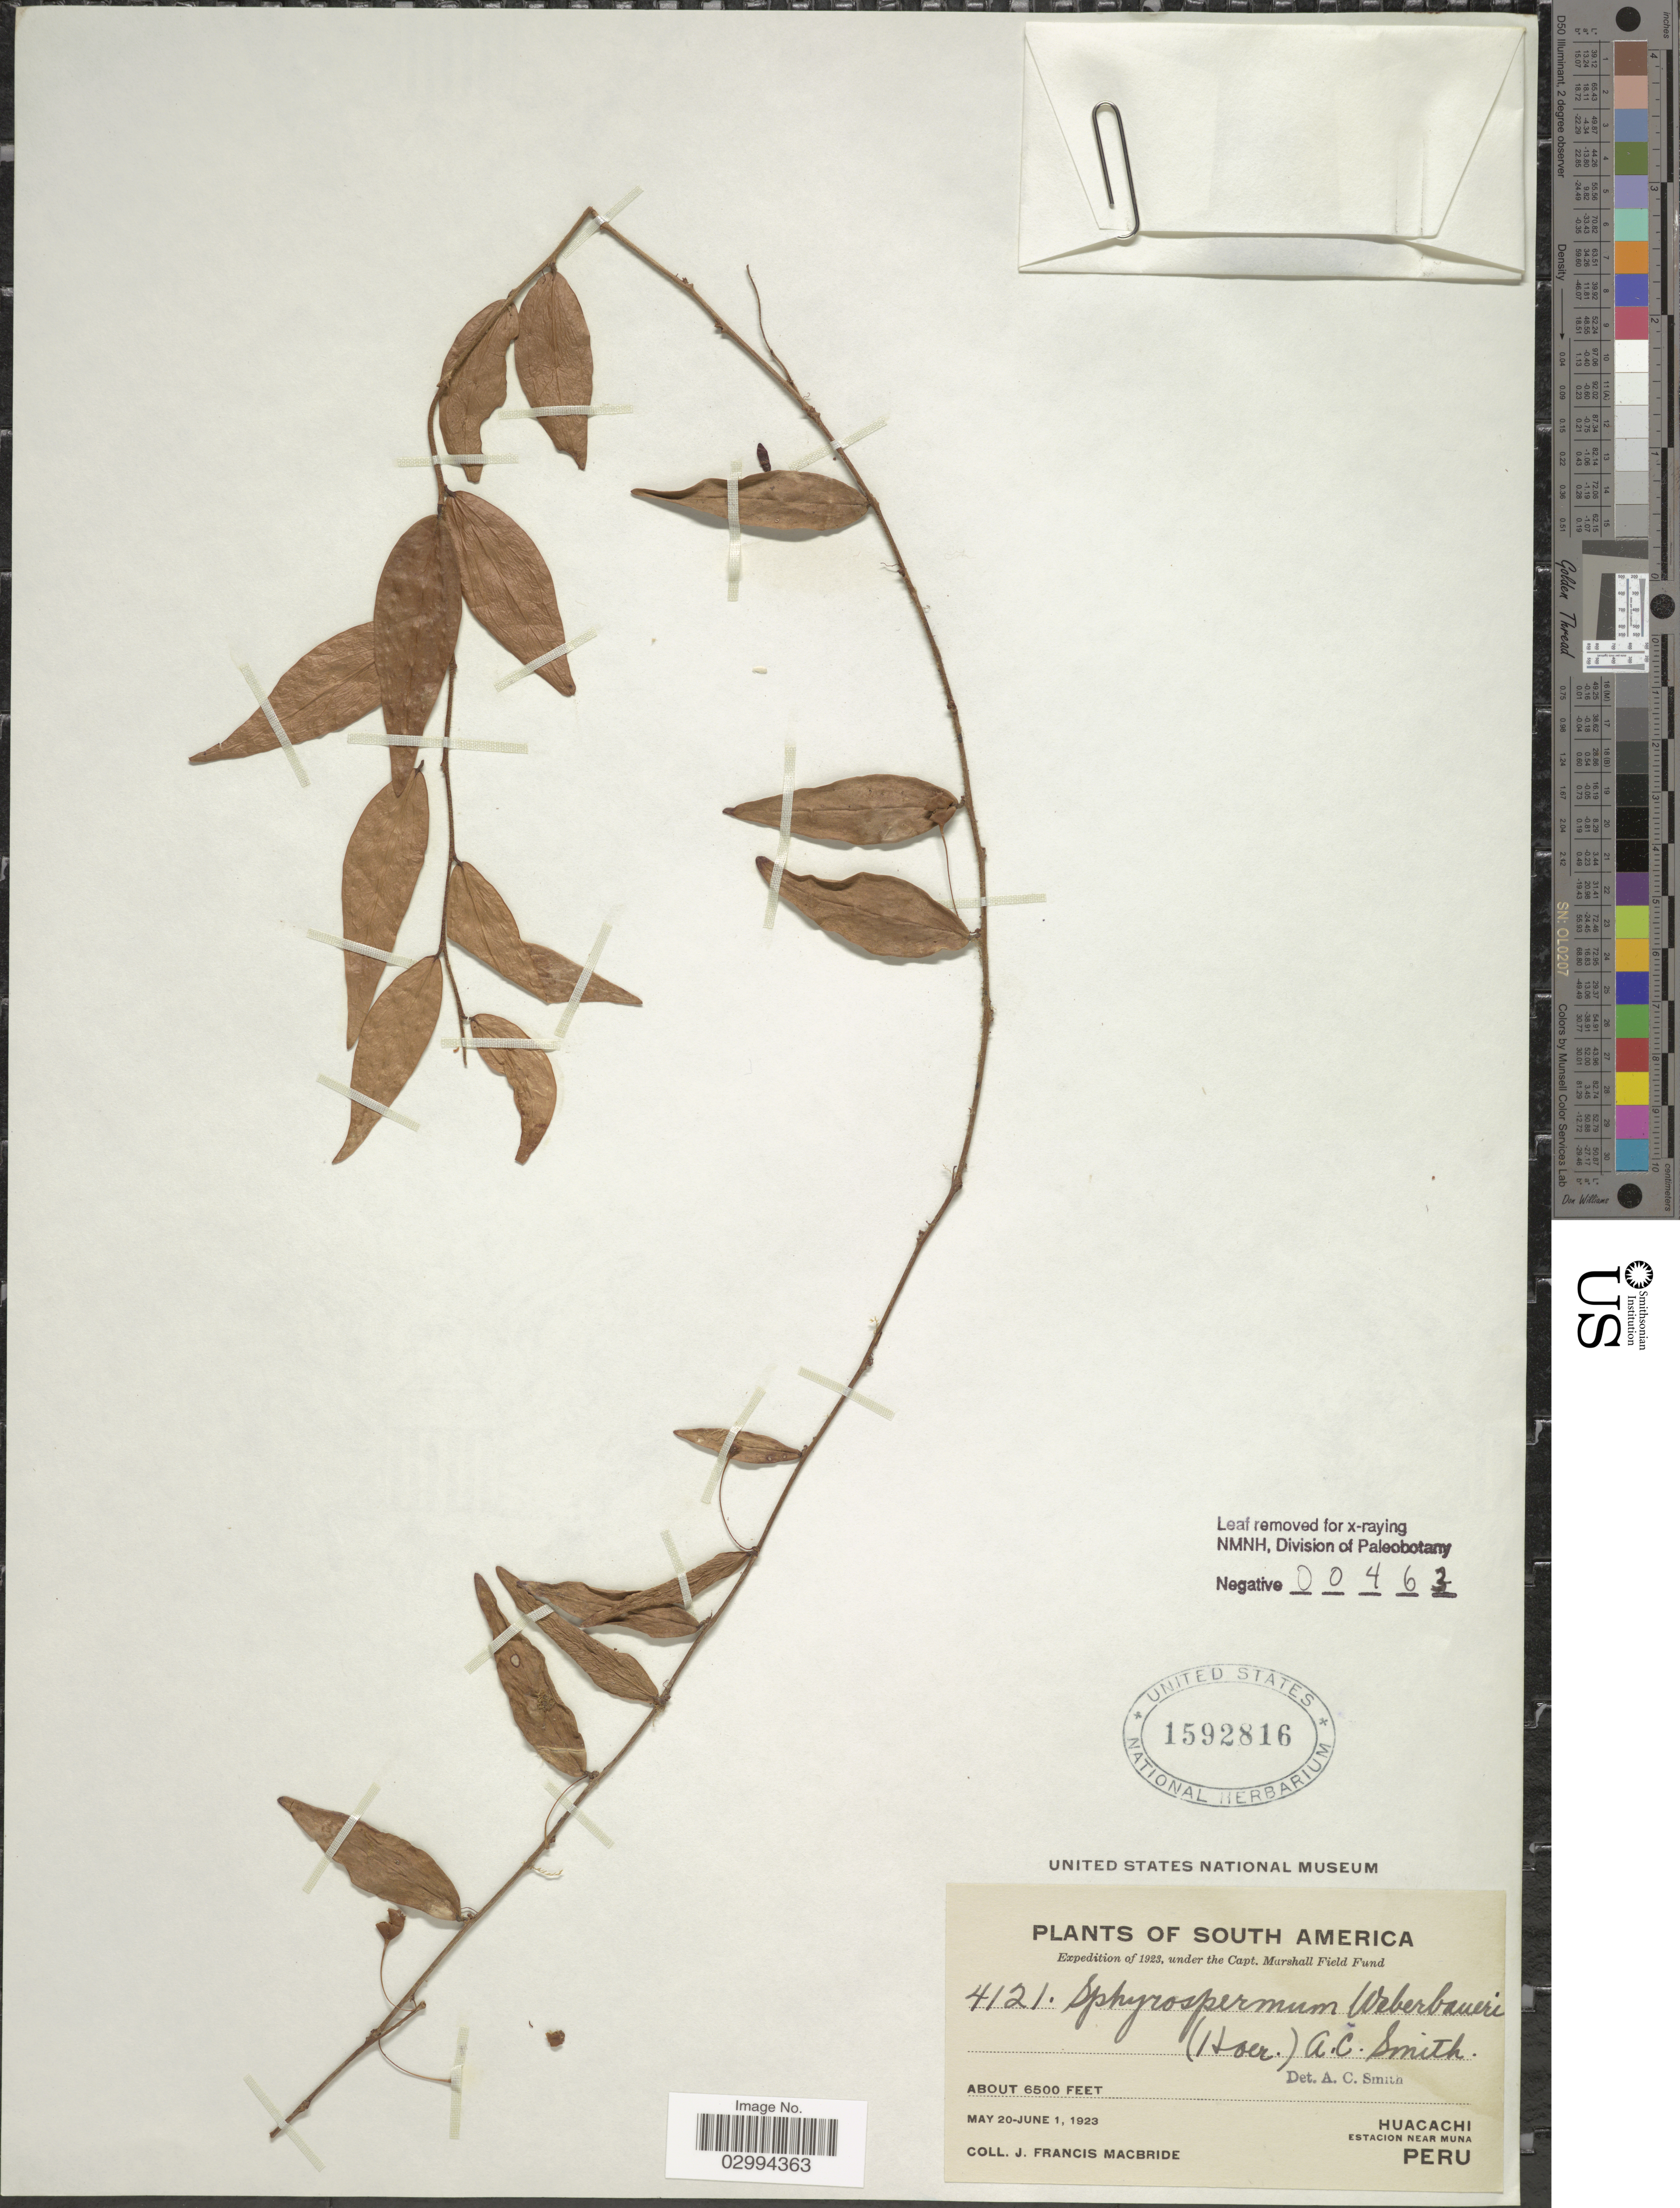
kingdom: Plantae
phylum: Tracheophyta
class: Magnoliopsida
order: Ericales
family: Ericaceae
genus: Sphyrospermum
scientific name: Sphyrospermum weberbaueri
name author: (Hoerold) A.C. Sm.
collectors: J. F. Macbride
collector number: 4121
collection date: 1923-05-20/1923-06-01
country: Peru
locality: Huacachi, Estacion near Muna.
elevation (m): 1981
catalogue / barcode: US 1592816